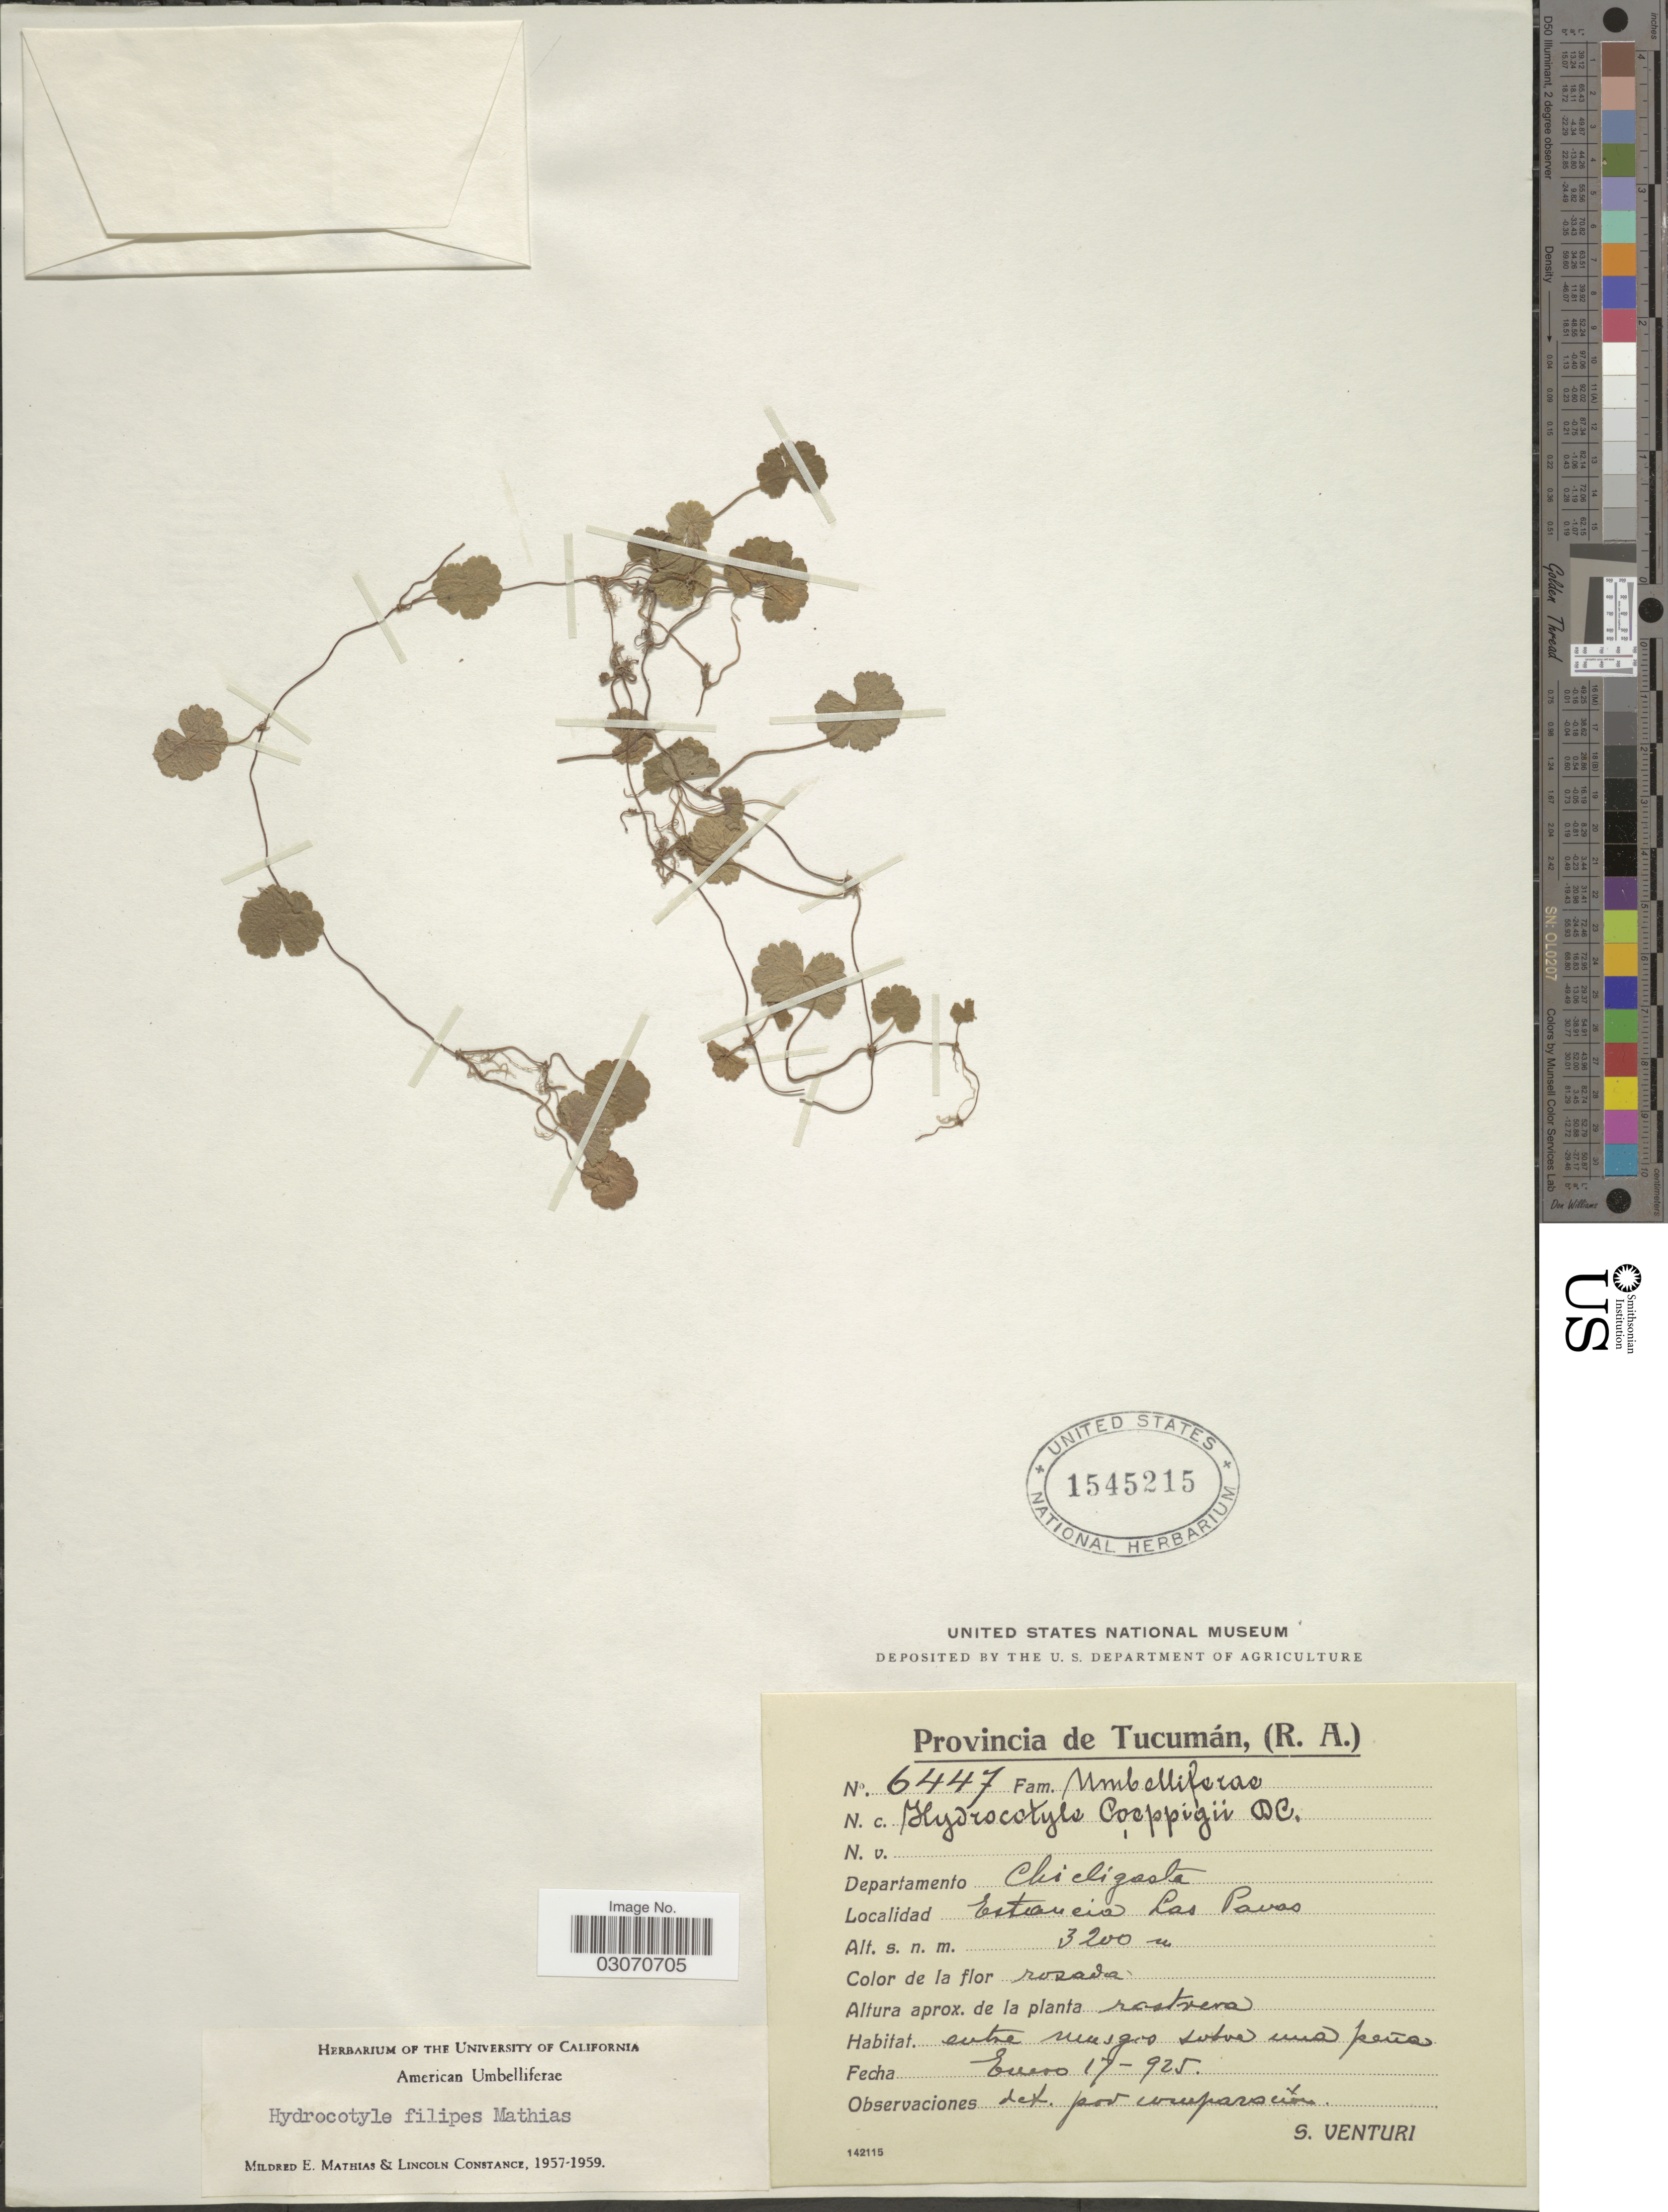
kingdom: Plantae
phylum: Tracheophyta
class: Magnoliopsida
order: Apiales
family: Araliaceae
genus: Hydrocotyle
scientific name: Hydrocotyle filipes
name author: Mathias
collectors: S. Venturi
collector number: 6447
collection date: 1925-01-17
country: Argentina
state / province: Tucuman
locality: Departamento Chicligasta Estancia Las Pavas.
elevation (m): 3200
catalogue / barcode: US 1545215